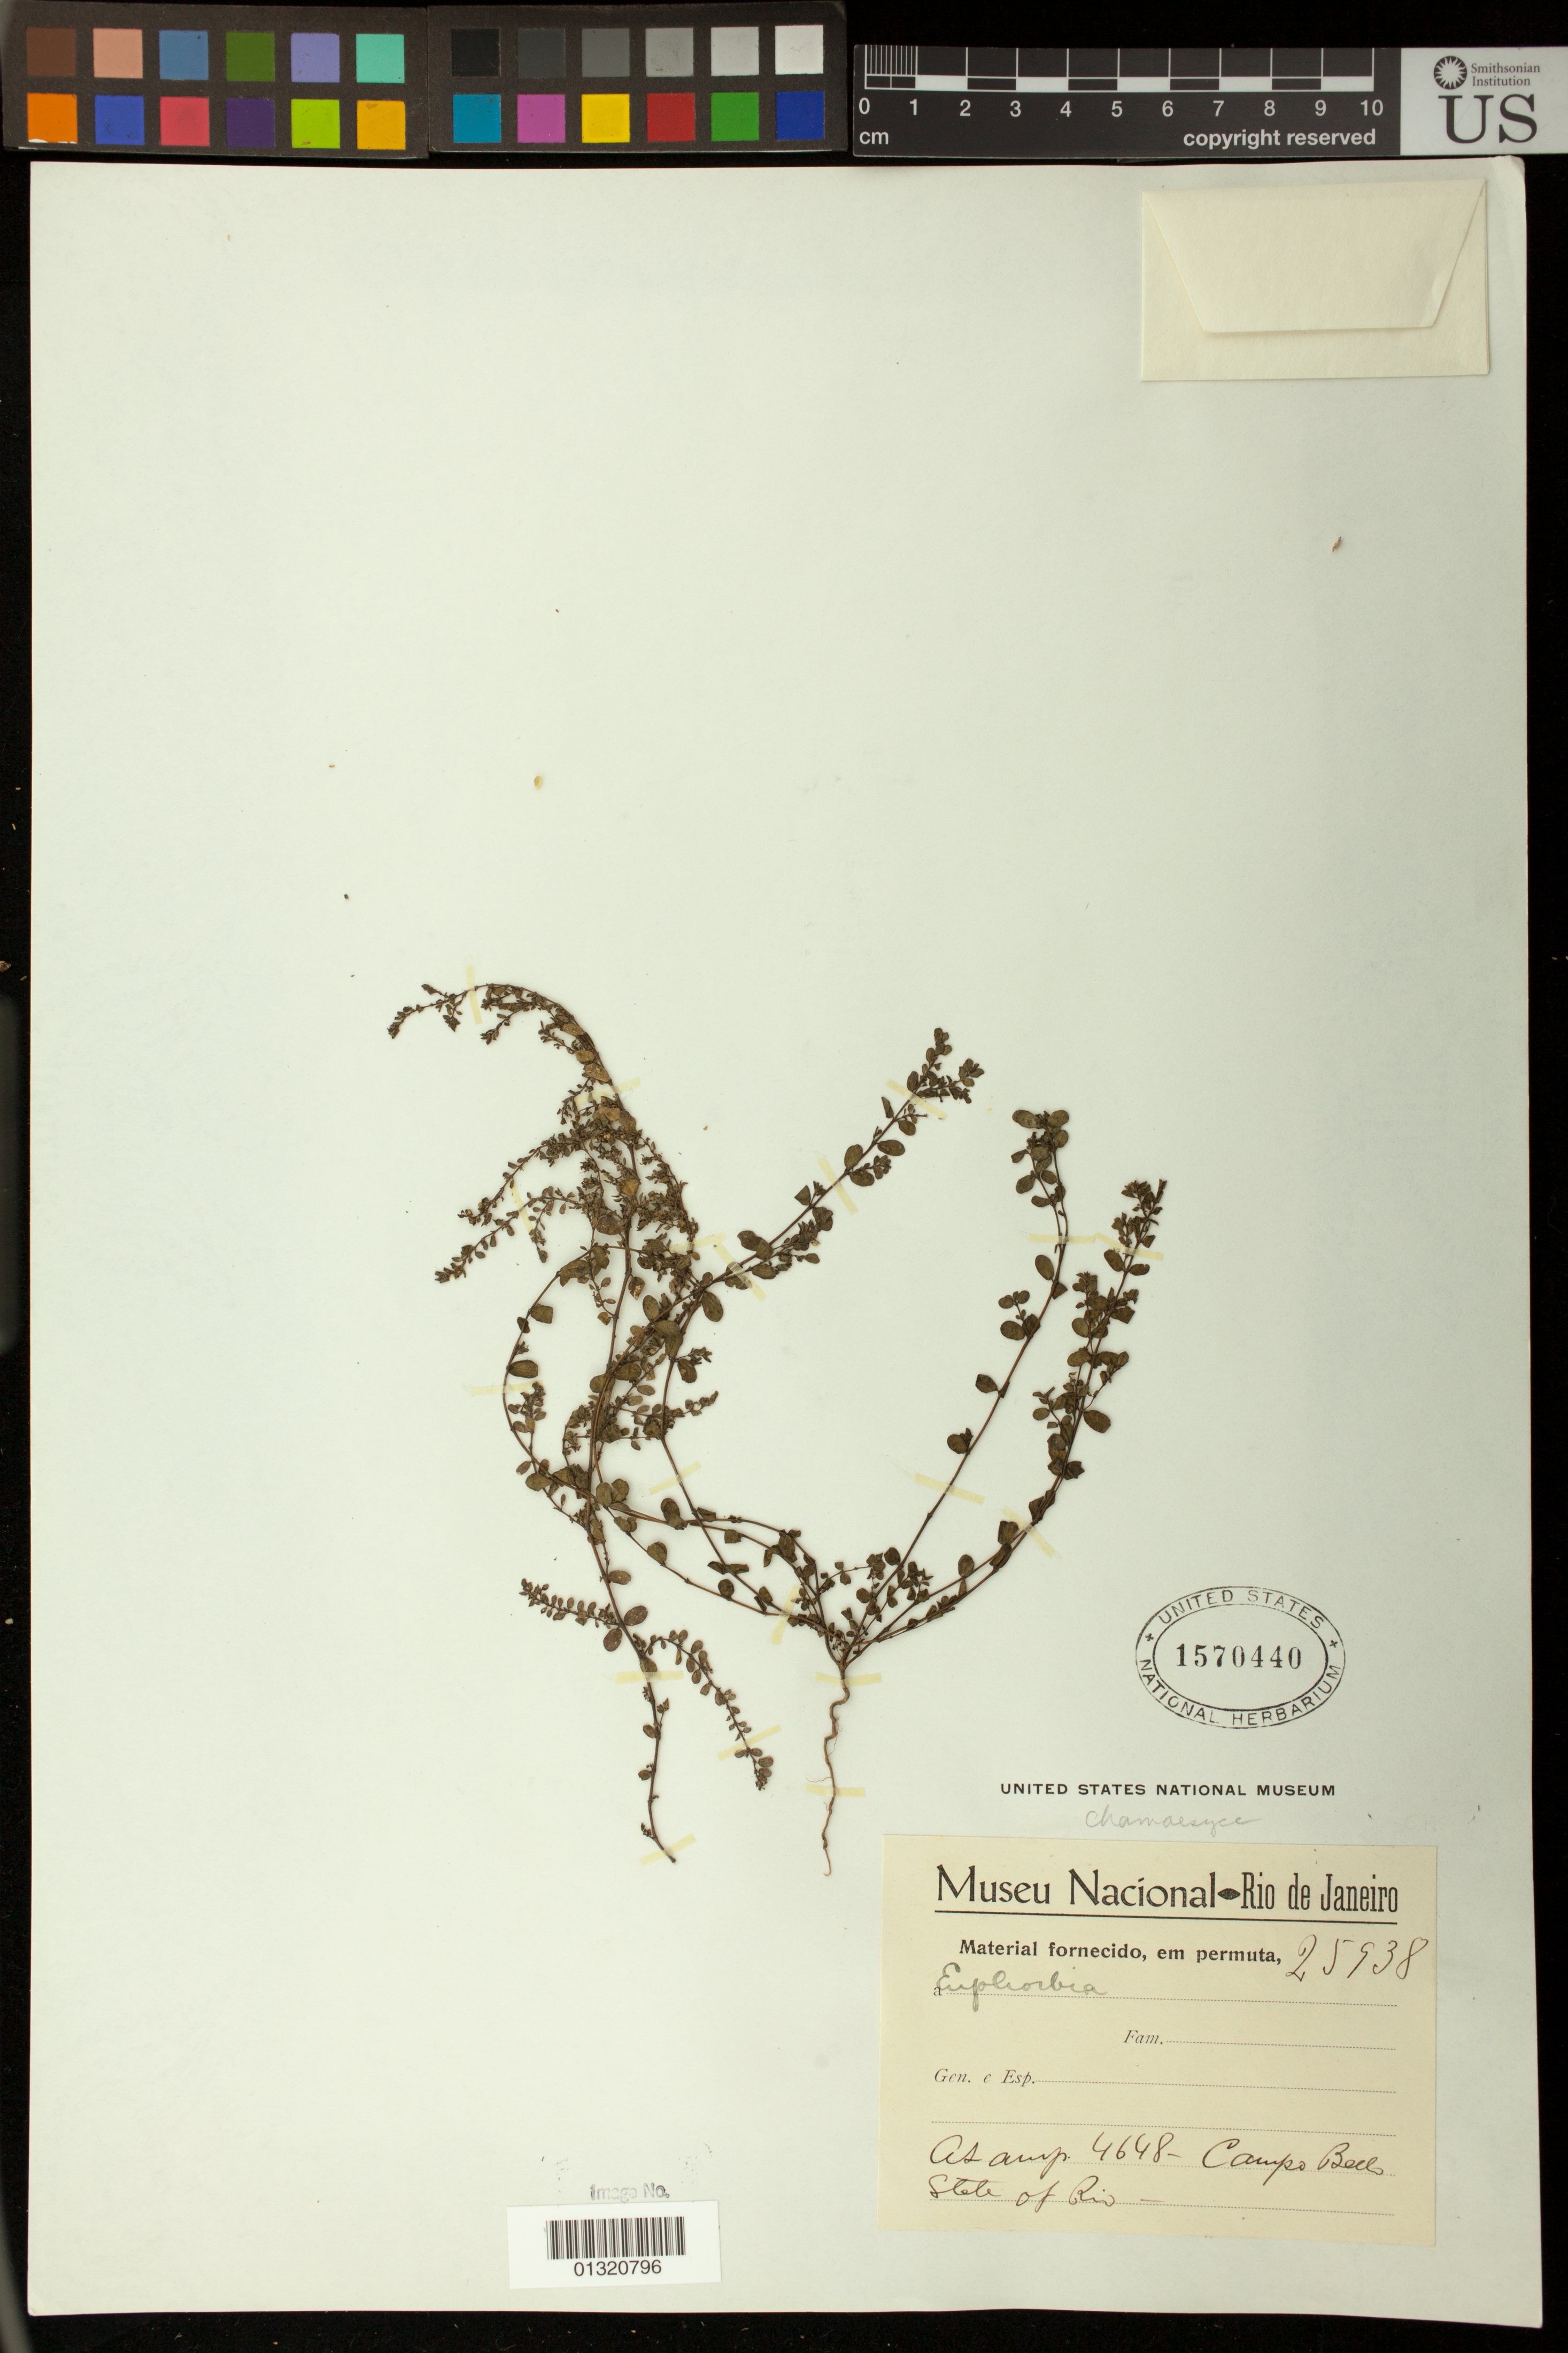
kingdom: Plantae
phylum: Tracheophyta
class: Magnoliopsida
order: Malpighiales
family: Euphorbiaceae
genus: Euphorbia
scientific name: Euphorbia sp.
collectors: -. Asampaio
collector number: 4648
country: Brazil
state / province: Rio de Janeiro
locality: Campo Bello [Itatiaia]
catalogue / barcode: US 1570440